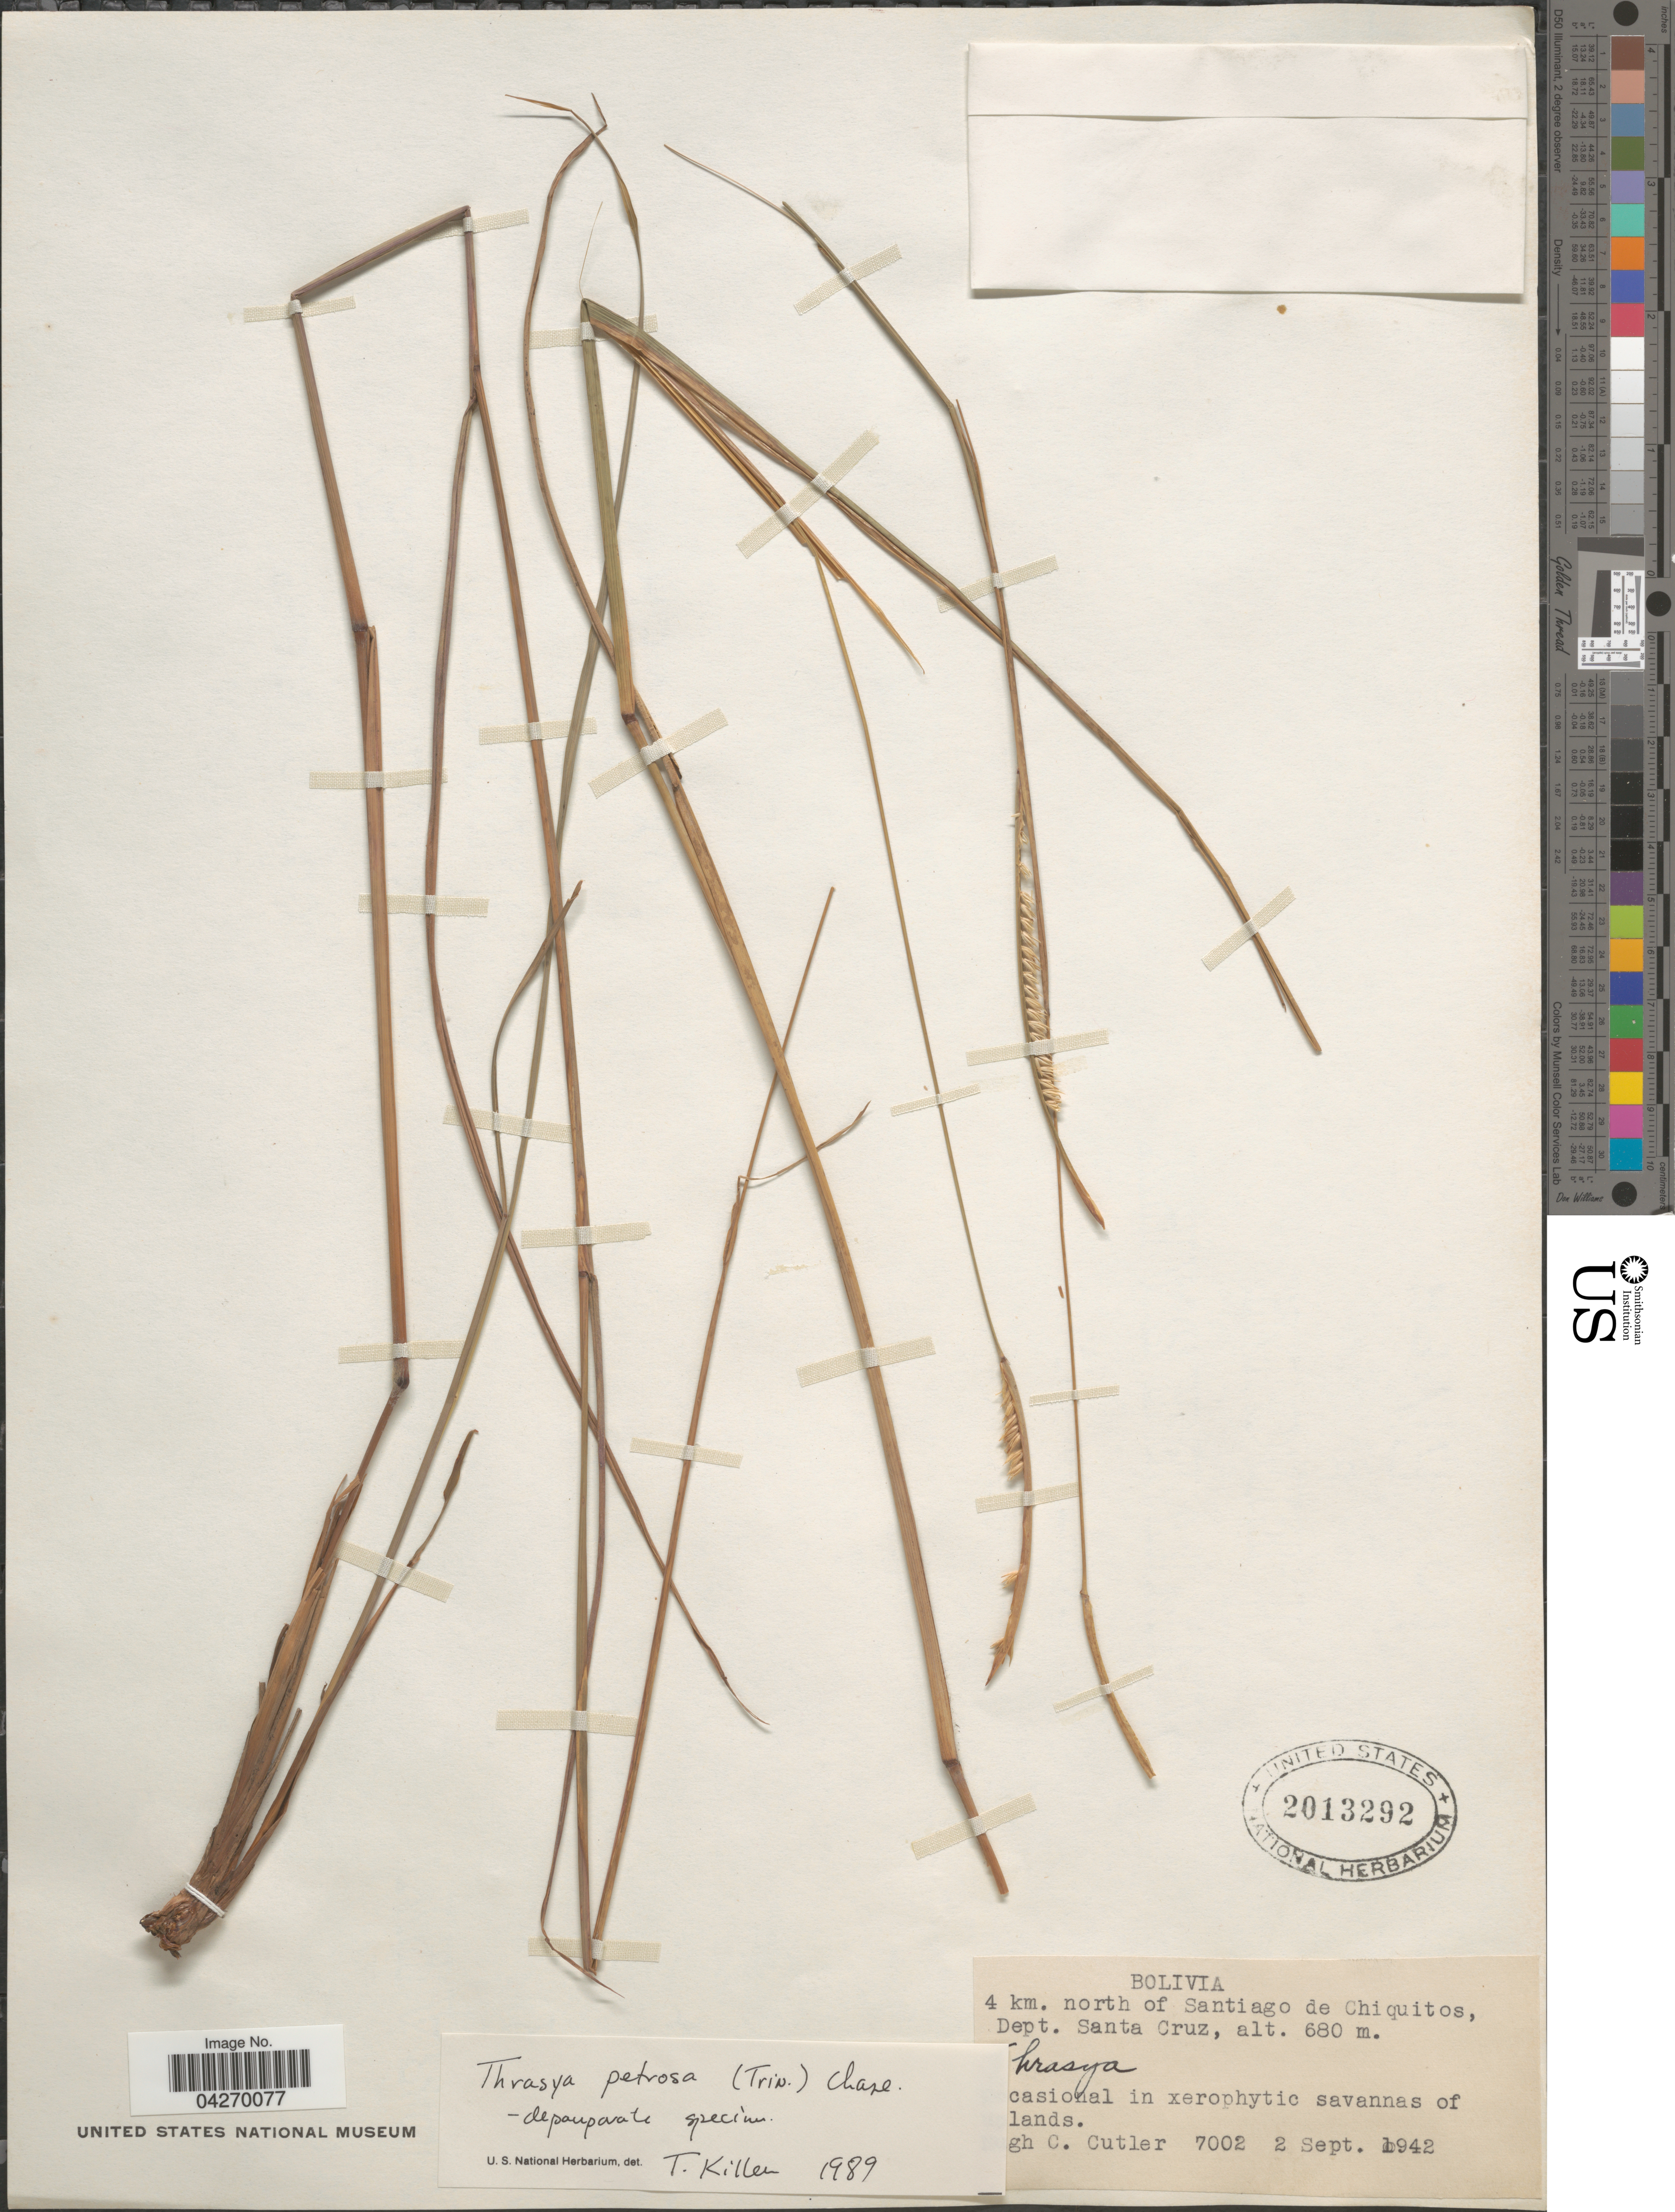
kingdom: Plantae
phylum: Tracheophyta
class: Liliopsida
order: Poales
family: Poaceae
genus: Paspalum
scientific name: Paspalum foliiforme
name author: S. Denham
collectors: H. C. Cutler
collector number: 7002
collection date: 1942-09-02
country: Bolivia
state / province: Santa Cruz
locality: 4 km. north of Santiago de Chiquitos, Dept. Santa Cruz.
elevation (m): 680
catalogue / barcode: US 2013292